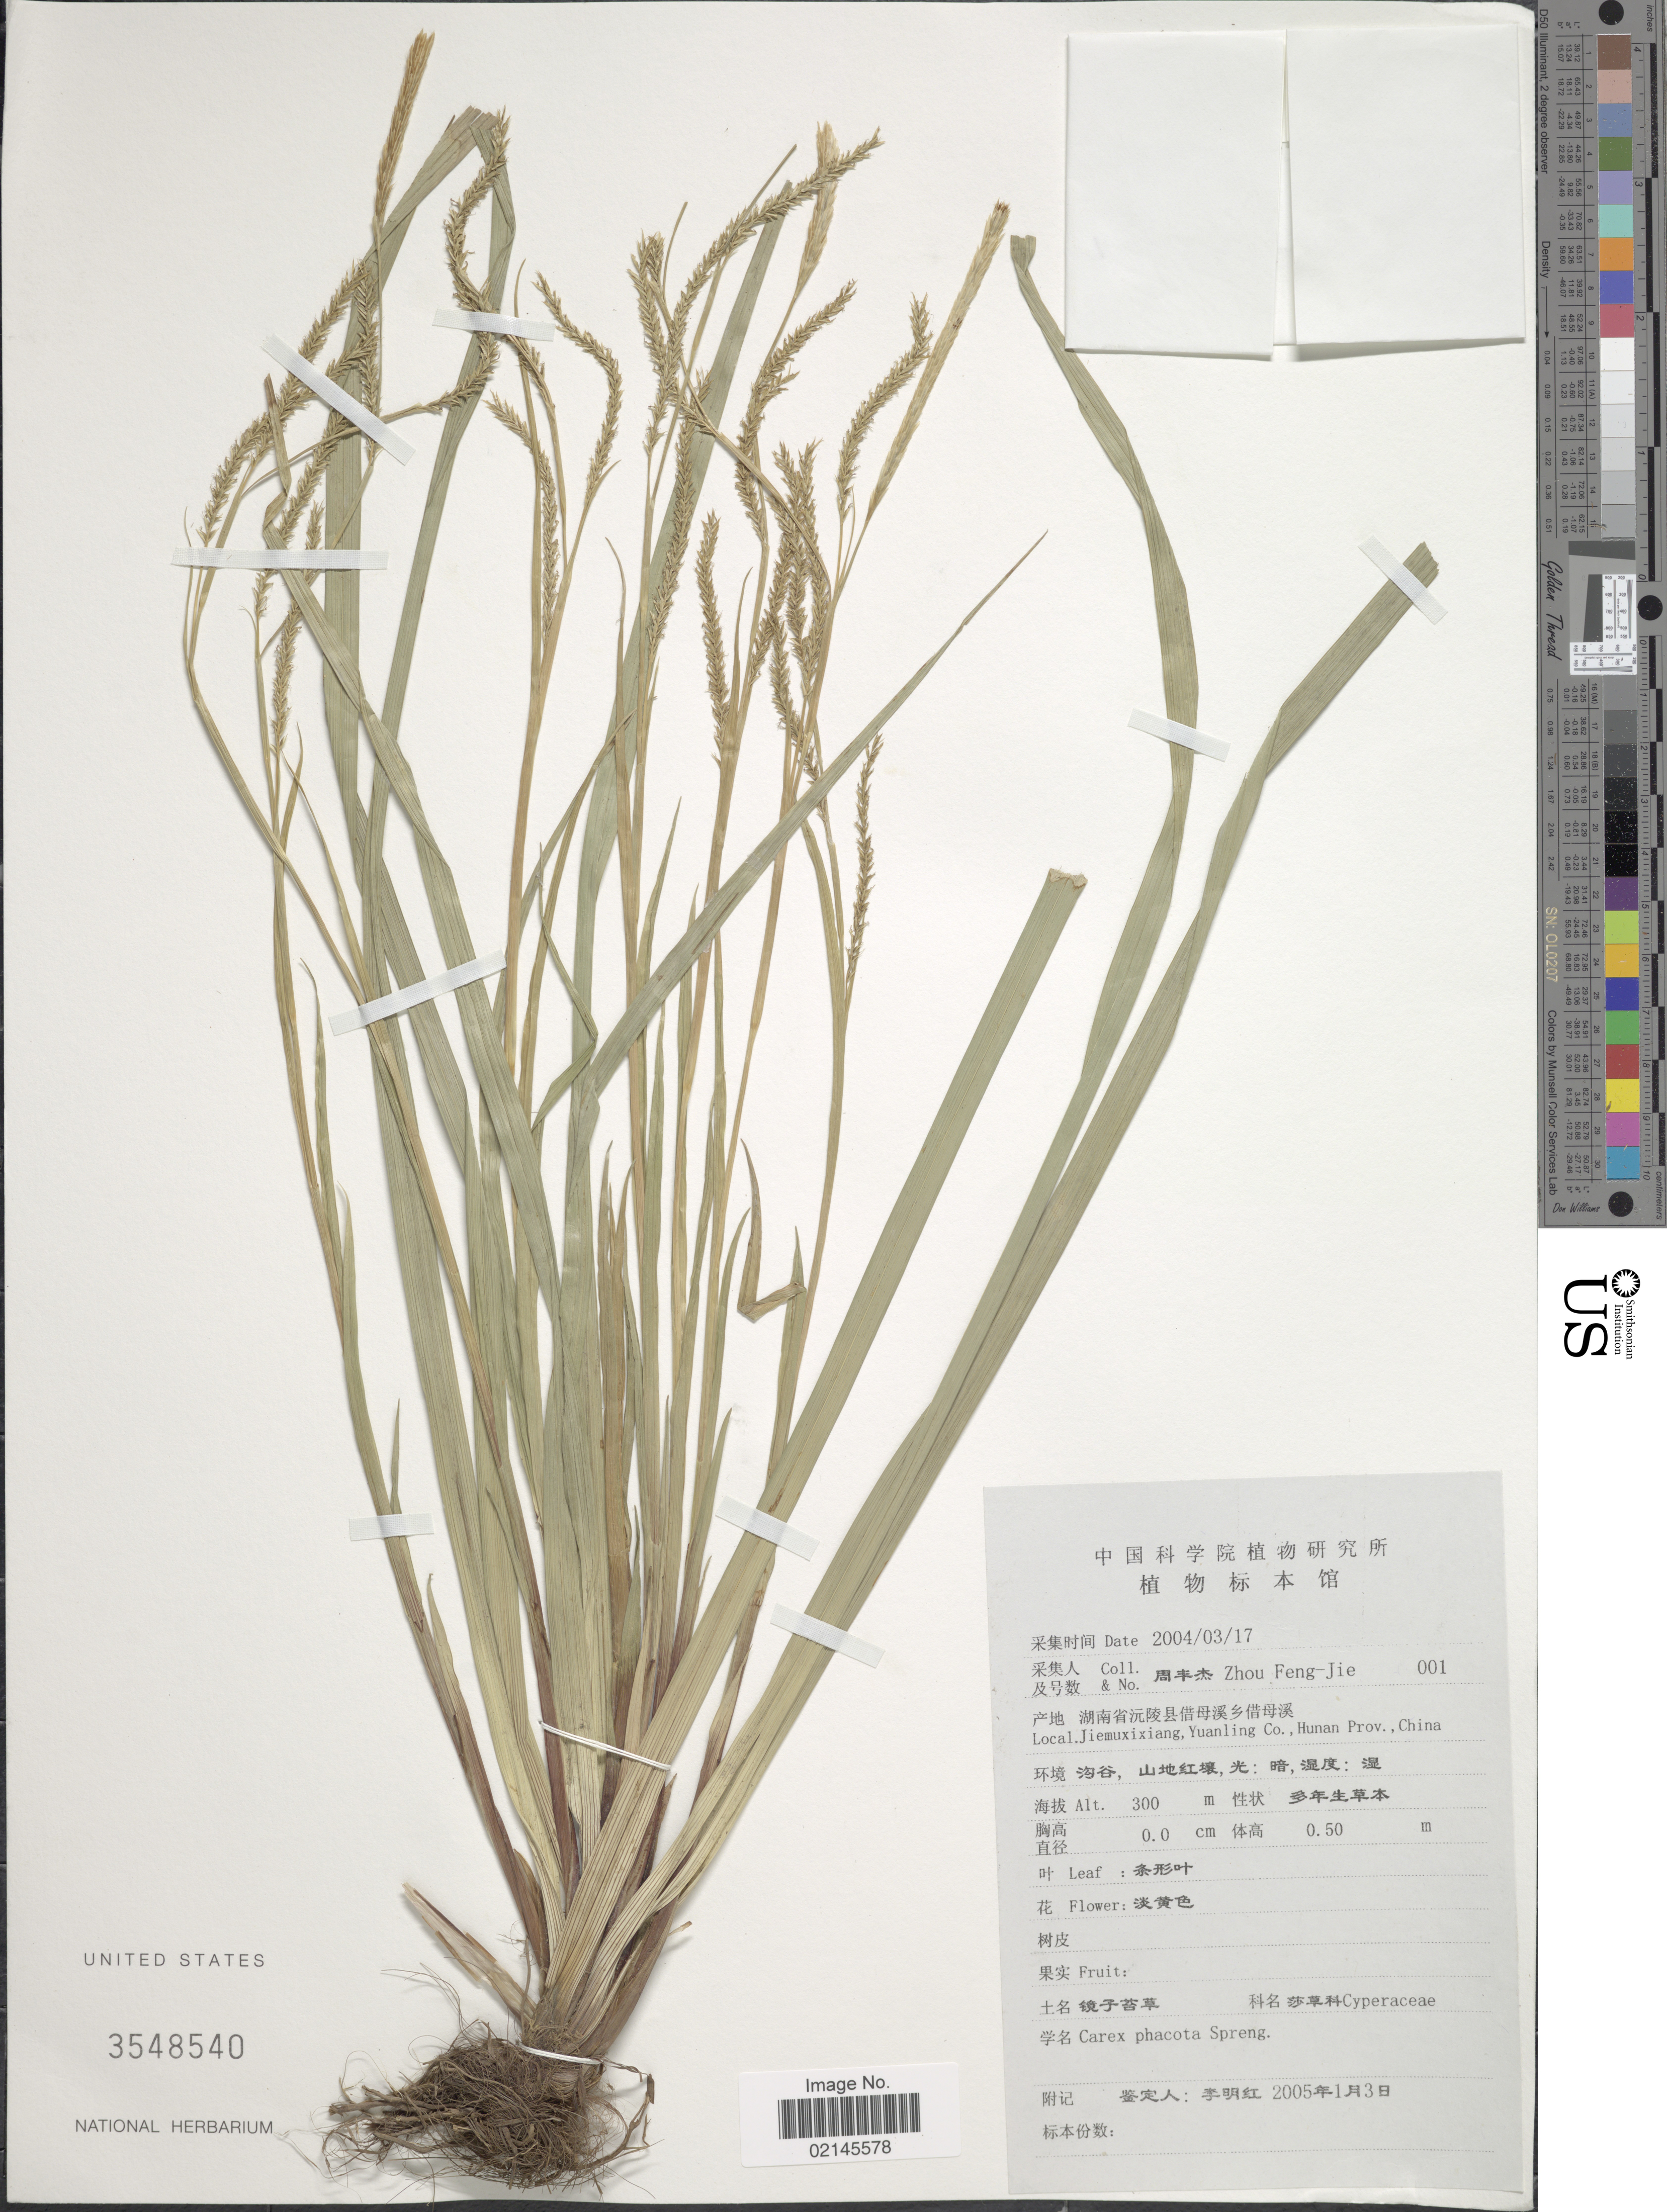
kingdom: Plantae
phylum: Tracheophyta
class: Liliopsida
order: Poales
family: Cyperaceae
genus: Carex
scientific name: Carex phacota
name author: Spreng.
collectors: F. Zhou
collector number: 001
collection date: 2004-03-17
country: China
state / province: Hunan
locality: Jiemuxuxiang, Yuanling Co.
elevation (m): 300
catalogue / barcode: US 3548540